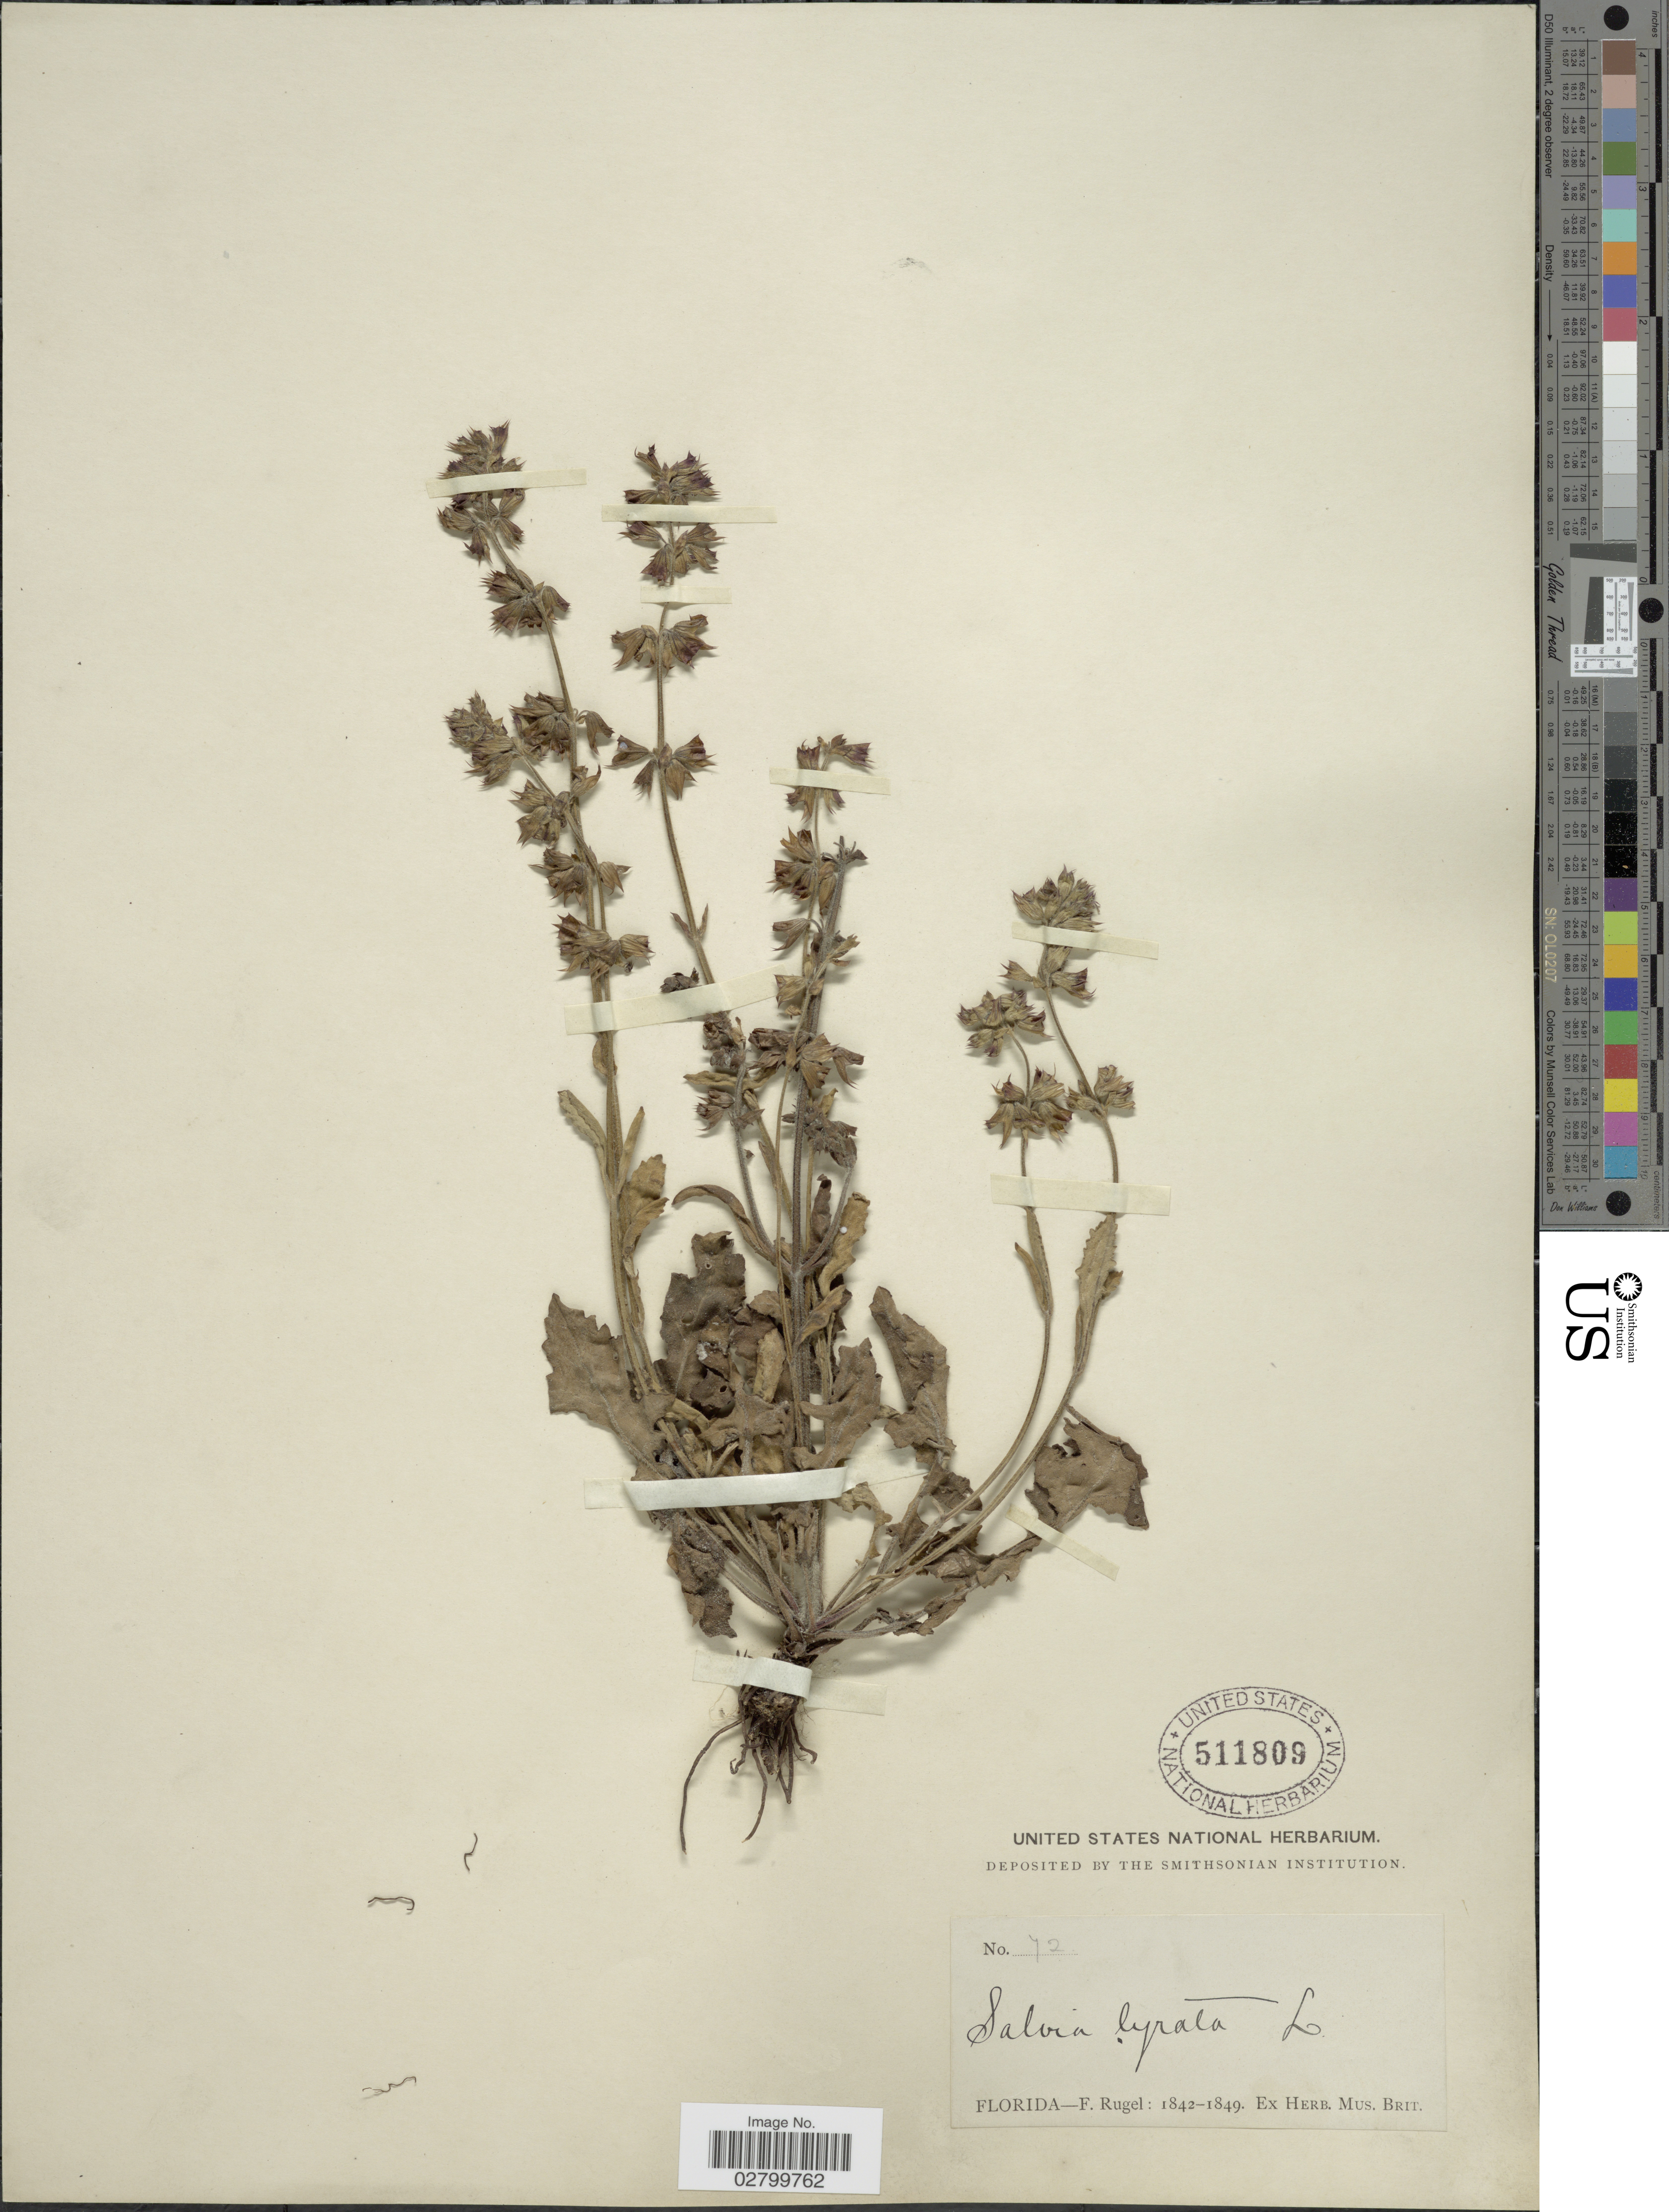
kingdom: Plantae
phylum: Tracheophyta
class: Magnoliopsida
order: Lamiales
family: Lamiaceae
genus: Salvia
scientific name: Salvia lyrata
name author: L.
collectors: F. Rugel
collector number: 72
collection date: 1842/1849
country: United States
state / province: Florida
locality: Florida.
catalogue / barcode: US 511809